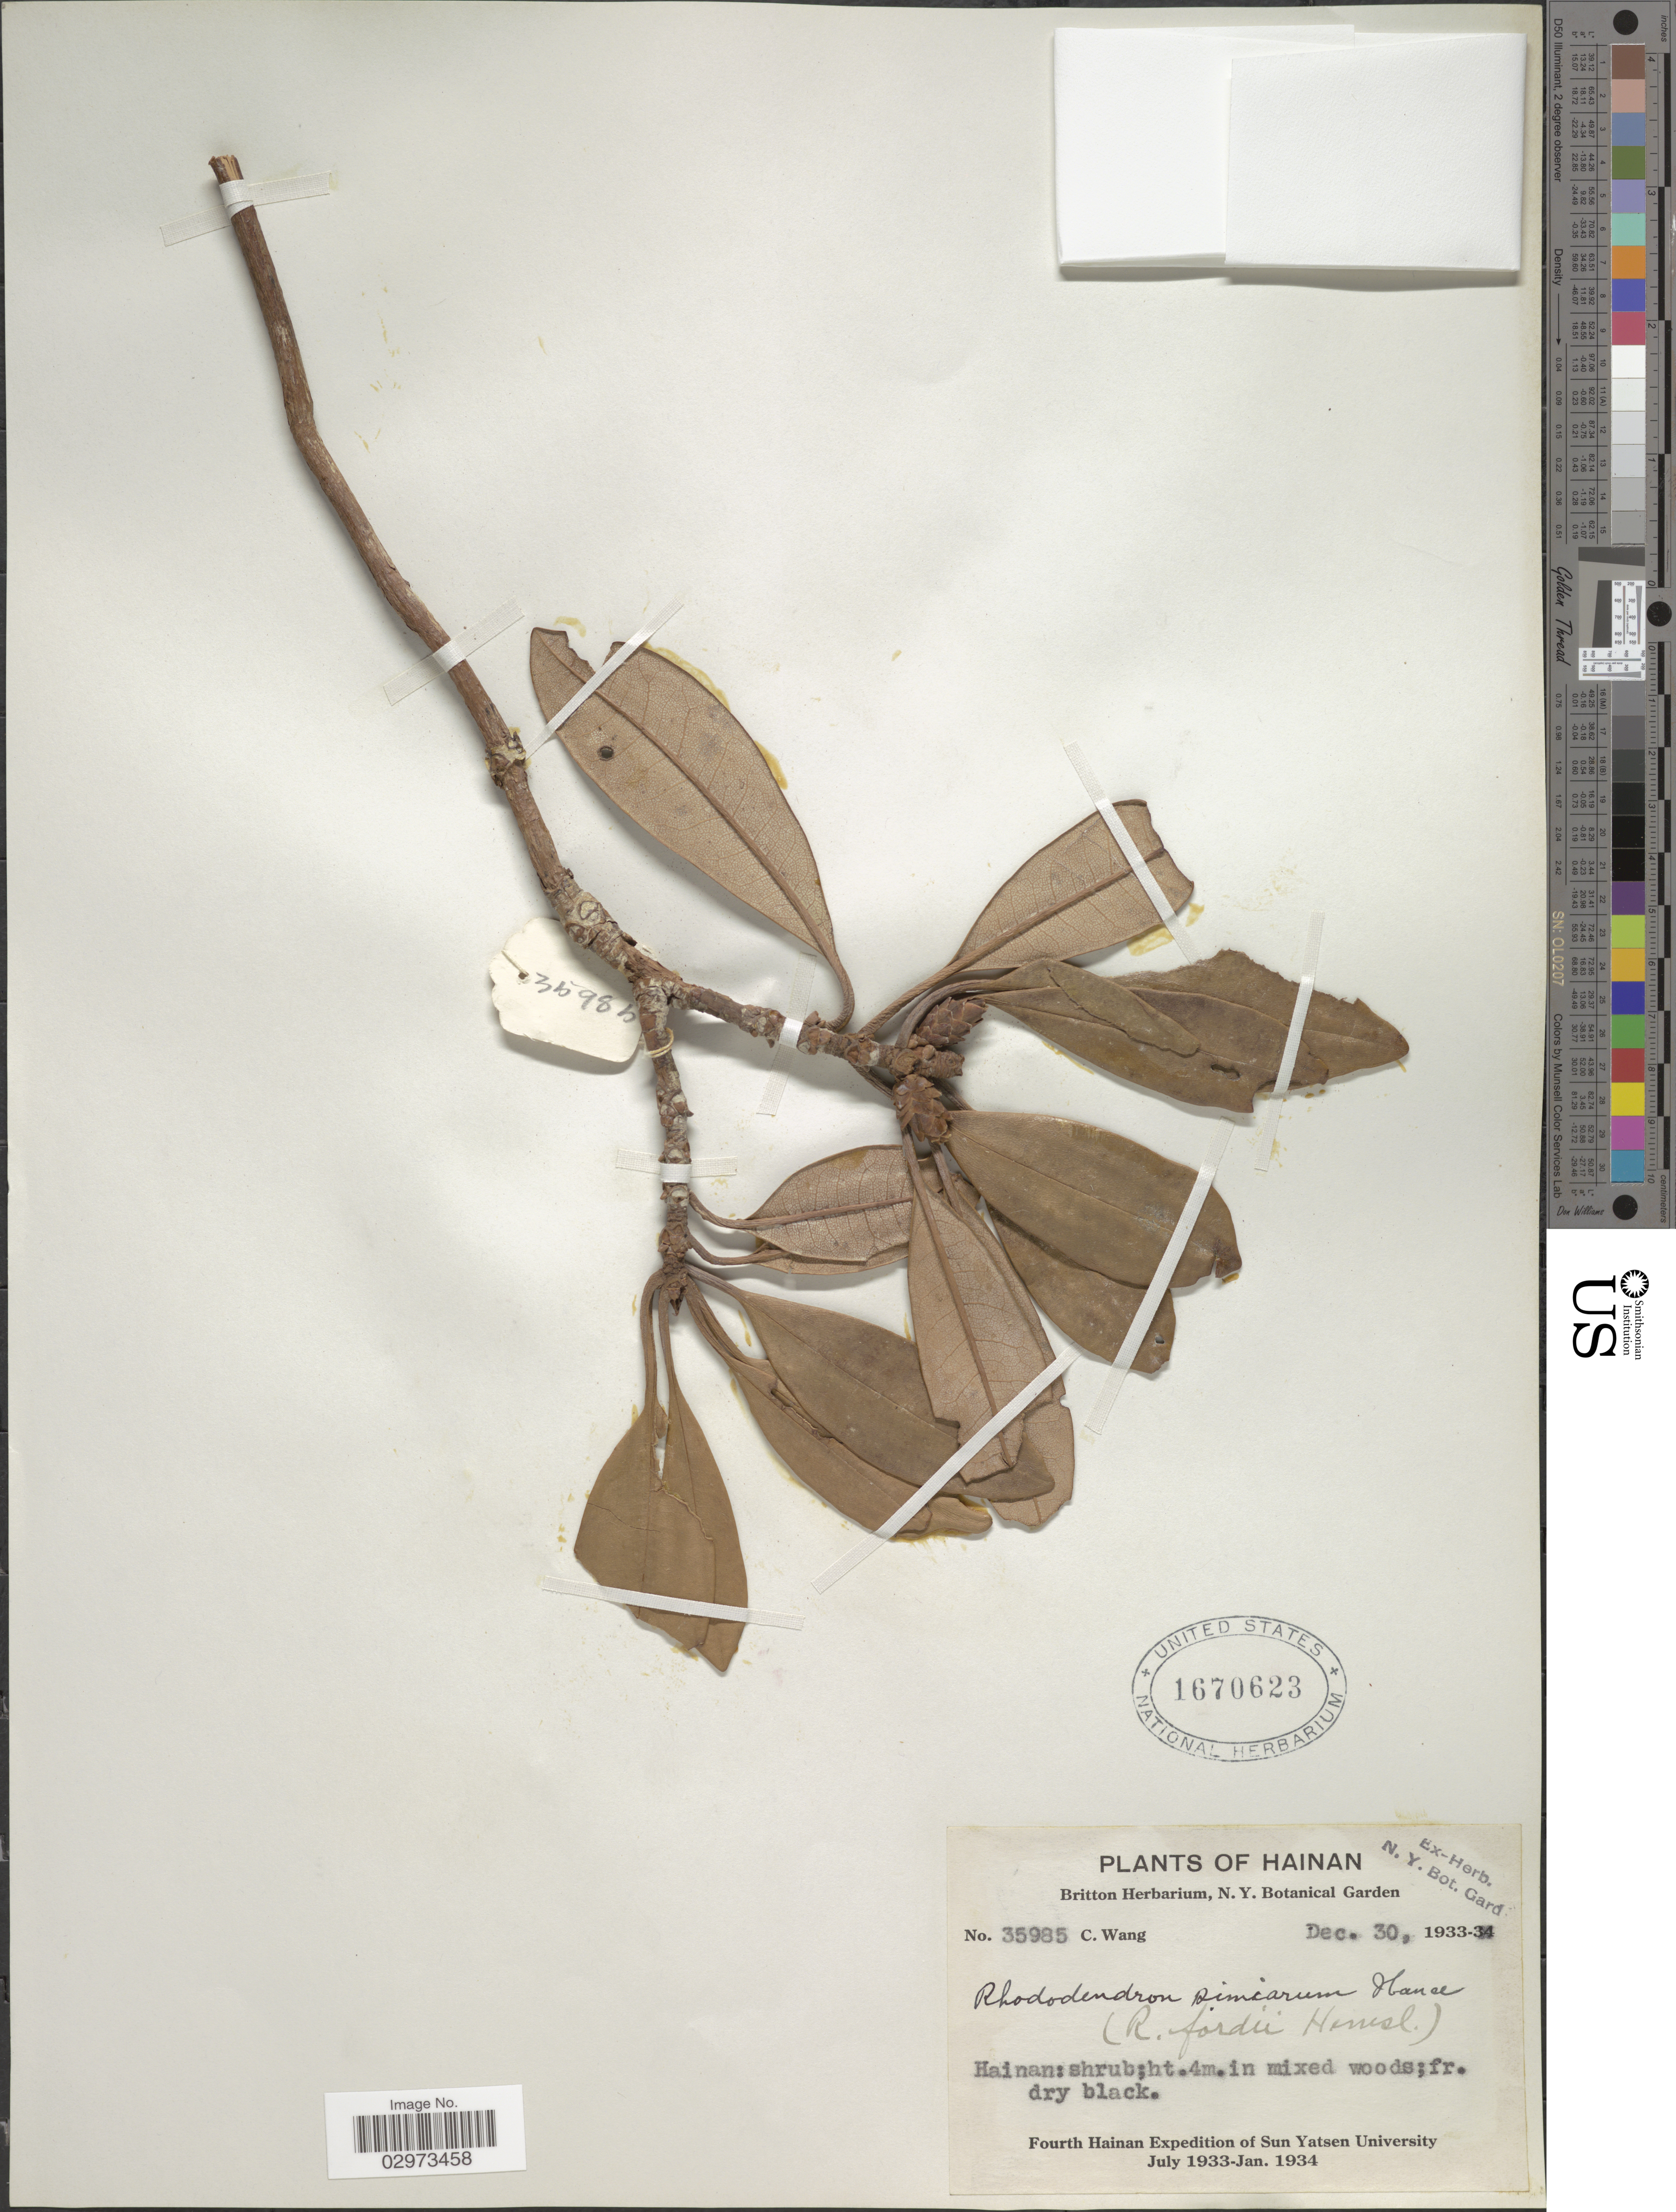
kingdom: Plantae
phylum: Tracheophyta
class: Magnoliopsida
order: Ericales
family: Ericaceae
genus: Rhododendron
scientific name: Rhododendron simiarum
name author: Hance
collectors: C. Wang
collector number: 35985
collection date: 1933-12-30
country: China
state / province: Hainan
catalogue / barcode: US 1670623